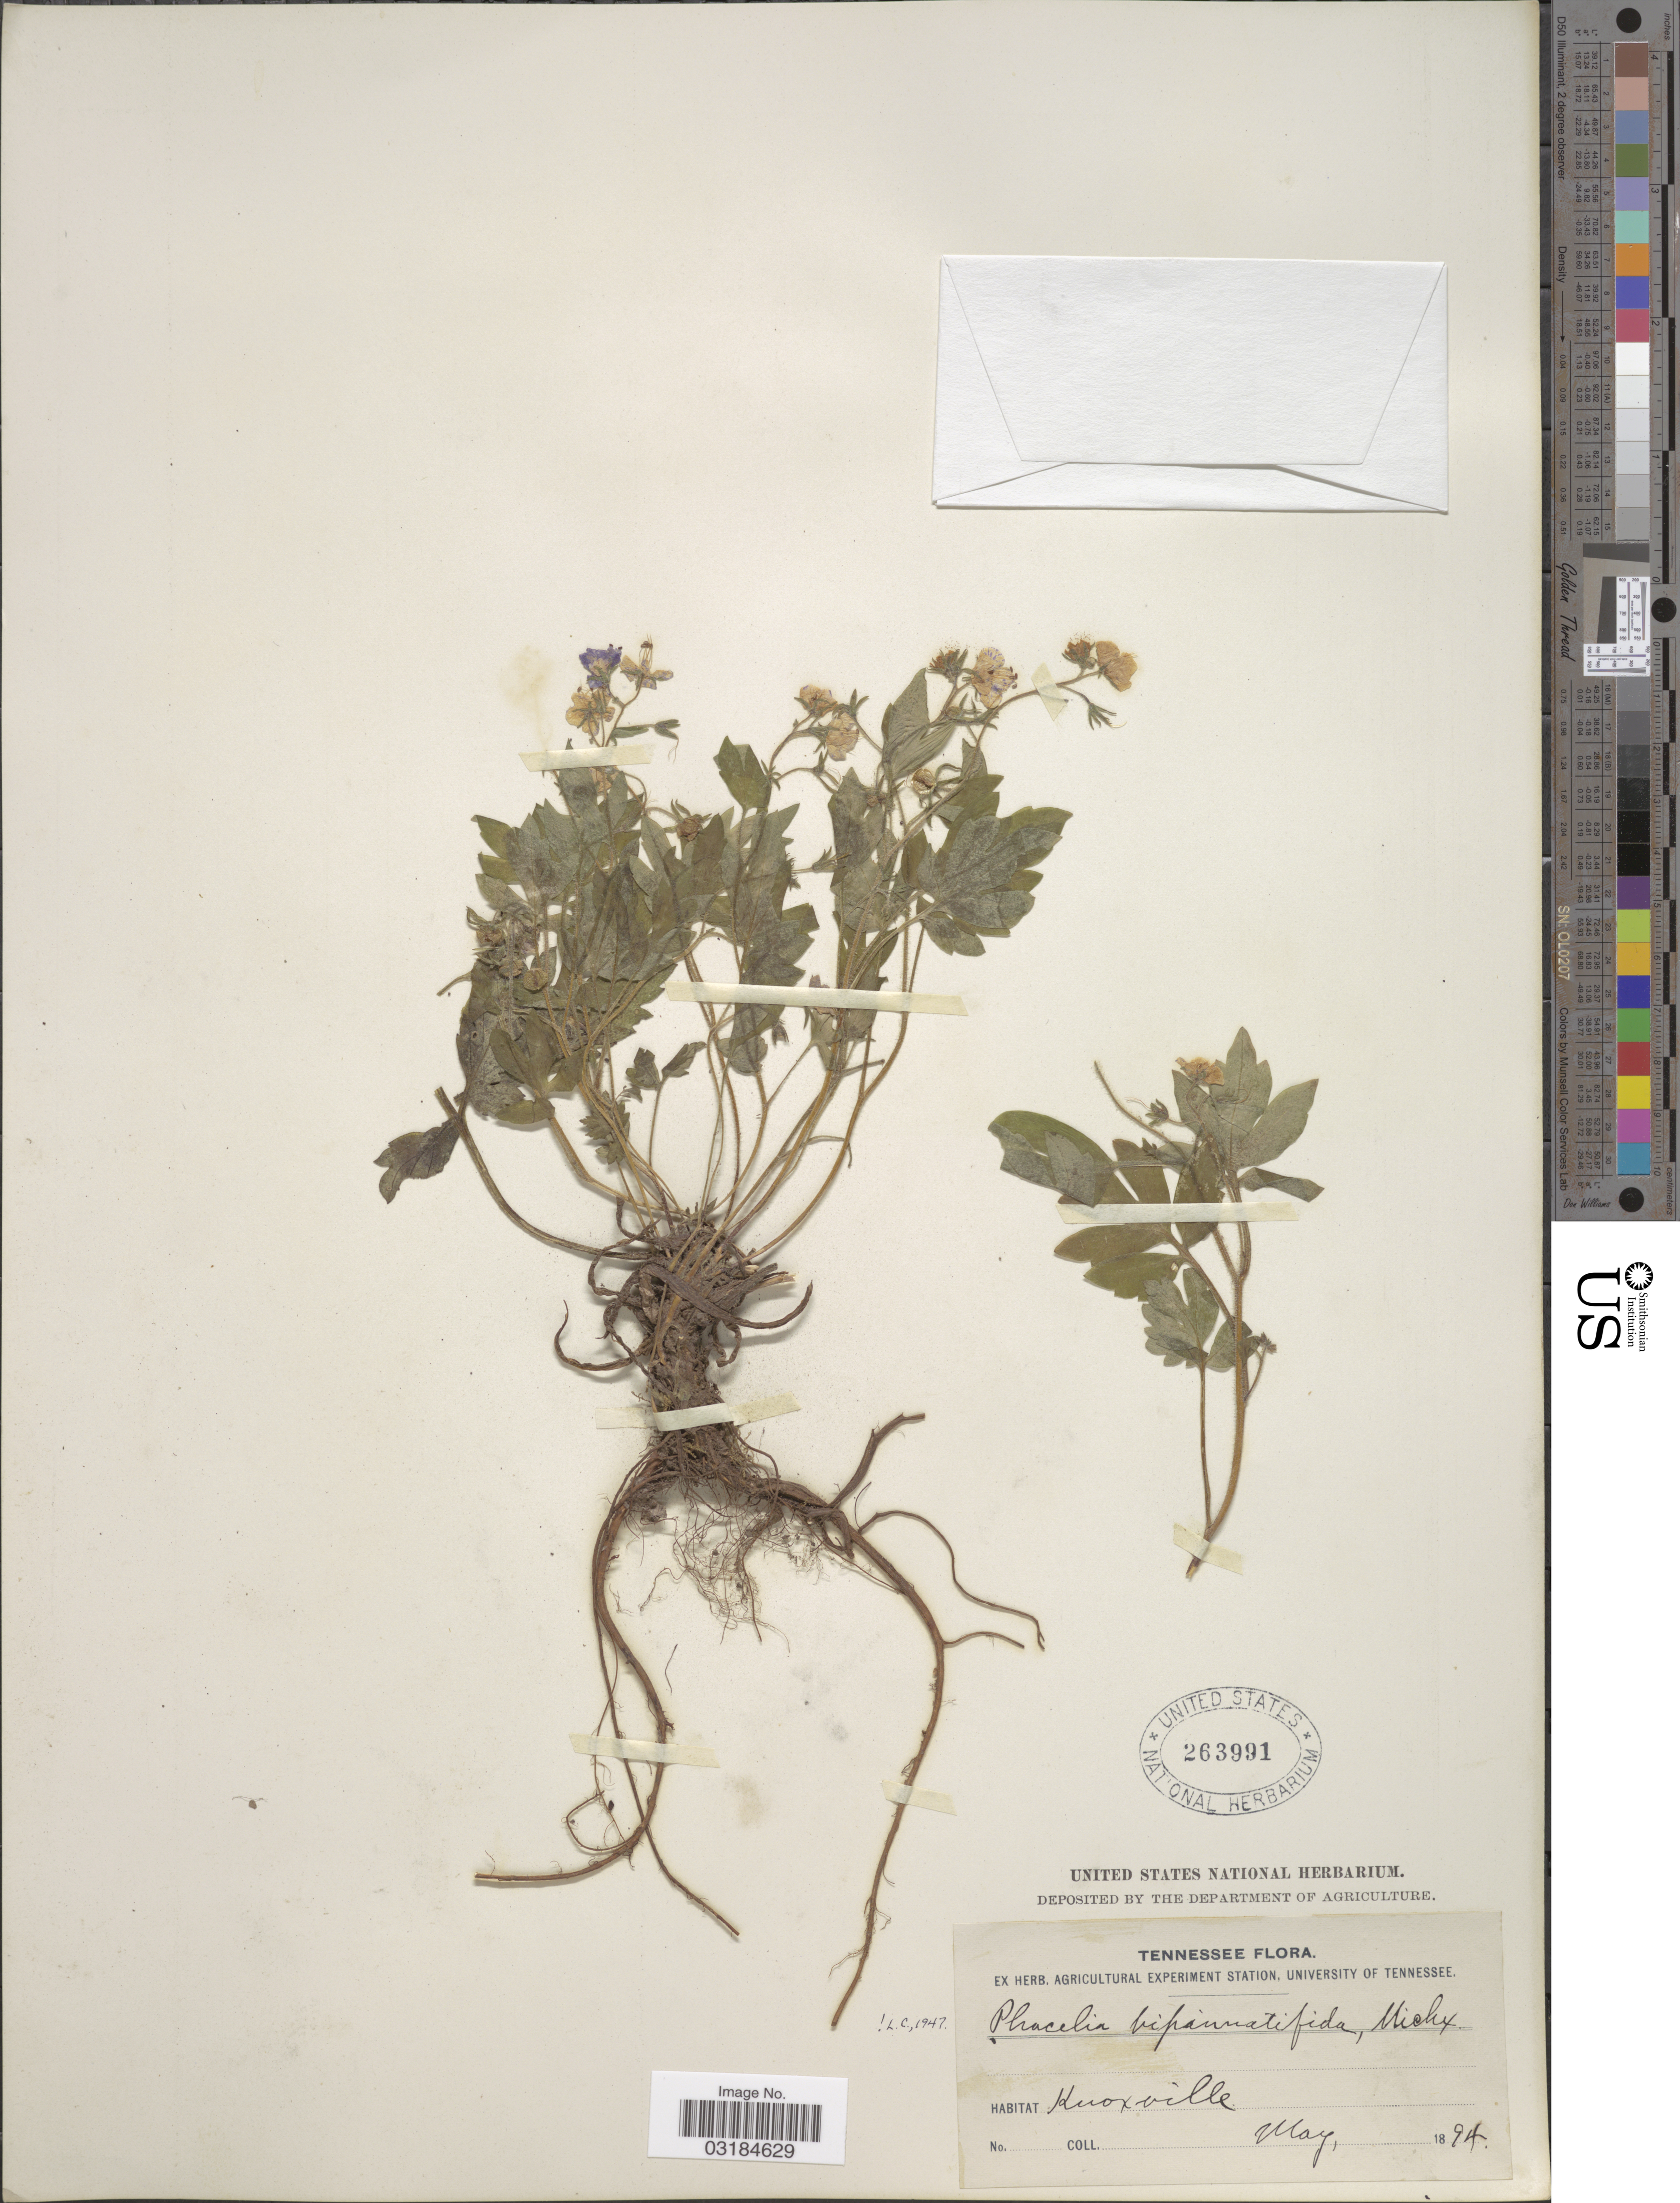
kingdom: Plantae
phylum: Tracheophyta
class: Magnoliopsida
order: Boraginales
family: Hydrophyllaceae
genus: Phacelia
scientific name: Phacelia bipinnatifida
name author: (Atwood) Michx.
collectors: ex herb. Agricultural Experiment Station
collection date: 1894-05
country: United States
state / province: Tennessee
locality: Knoxville.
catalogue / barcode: US 263991